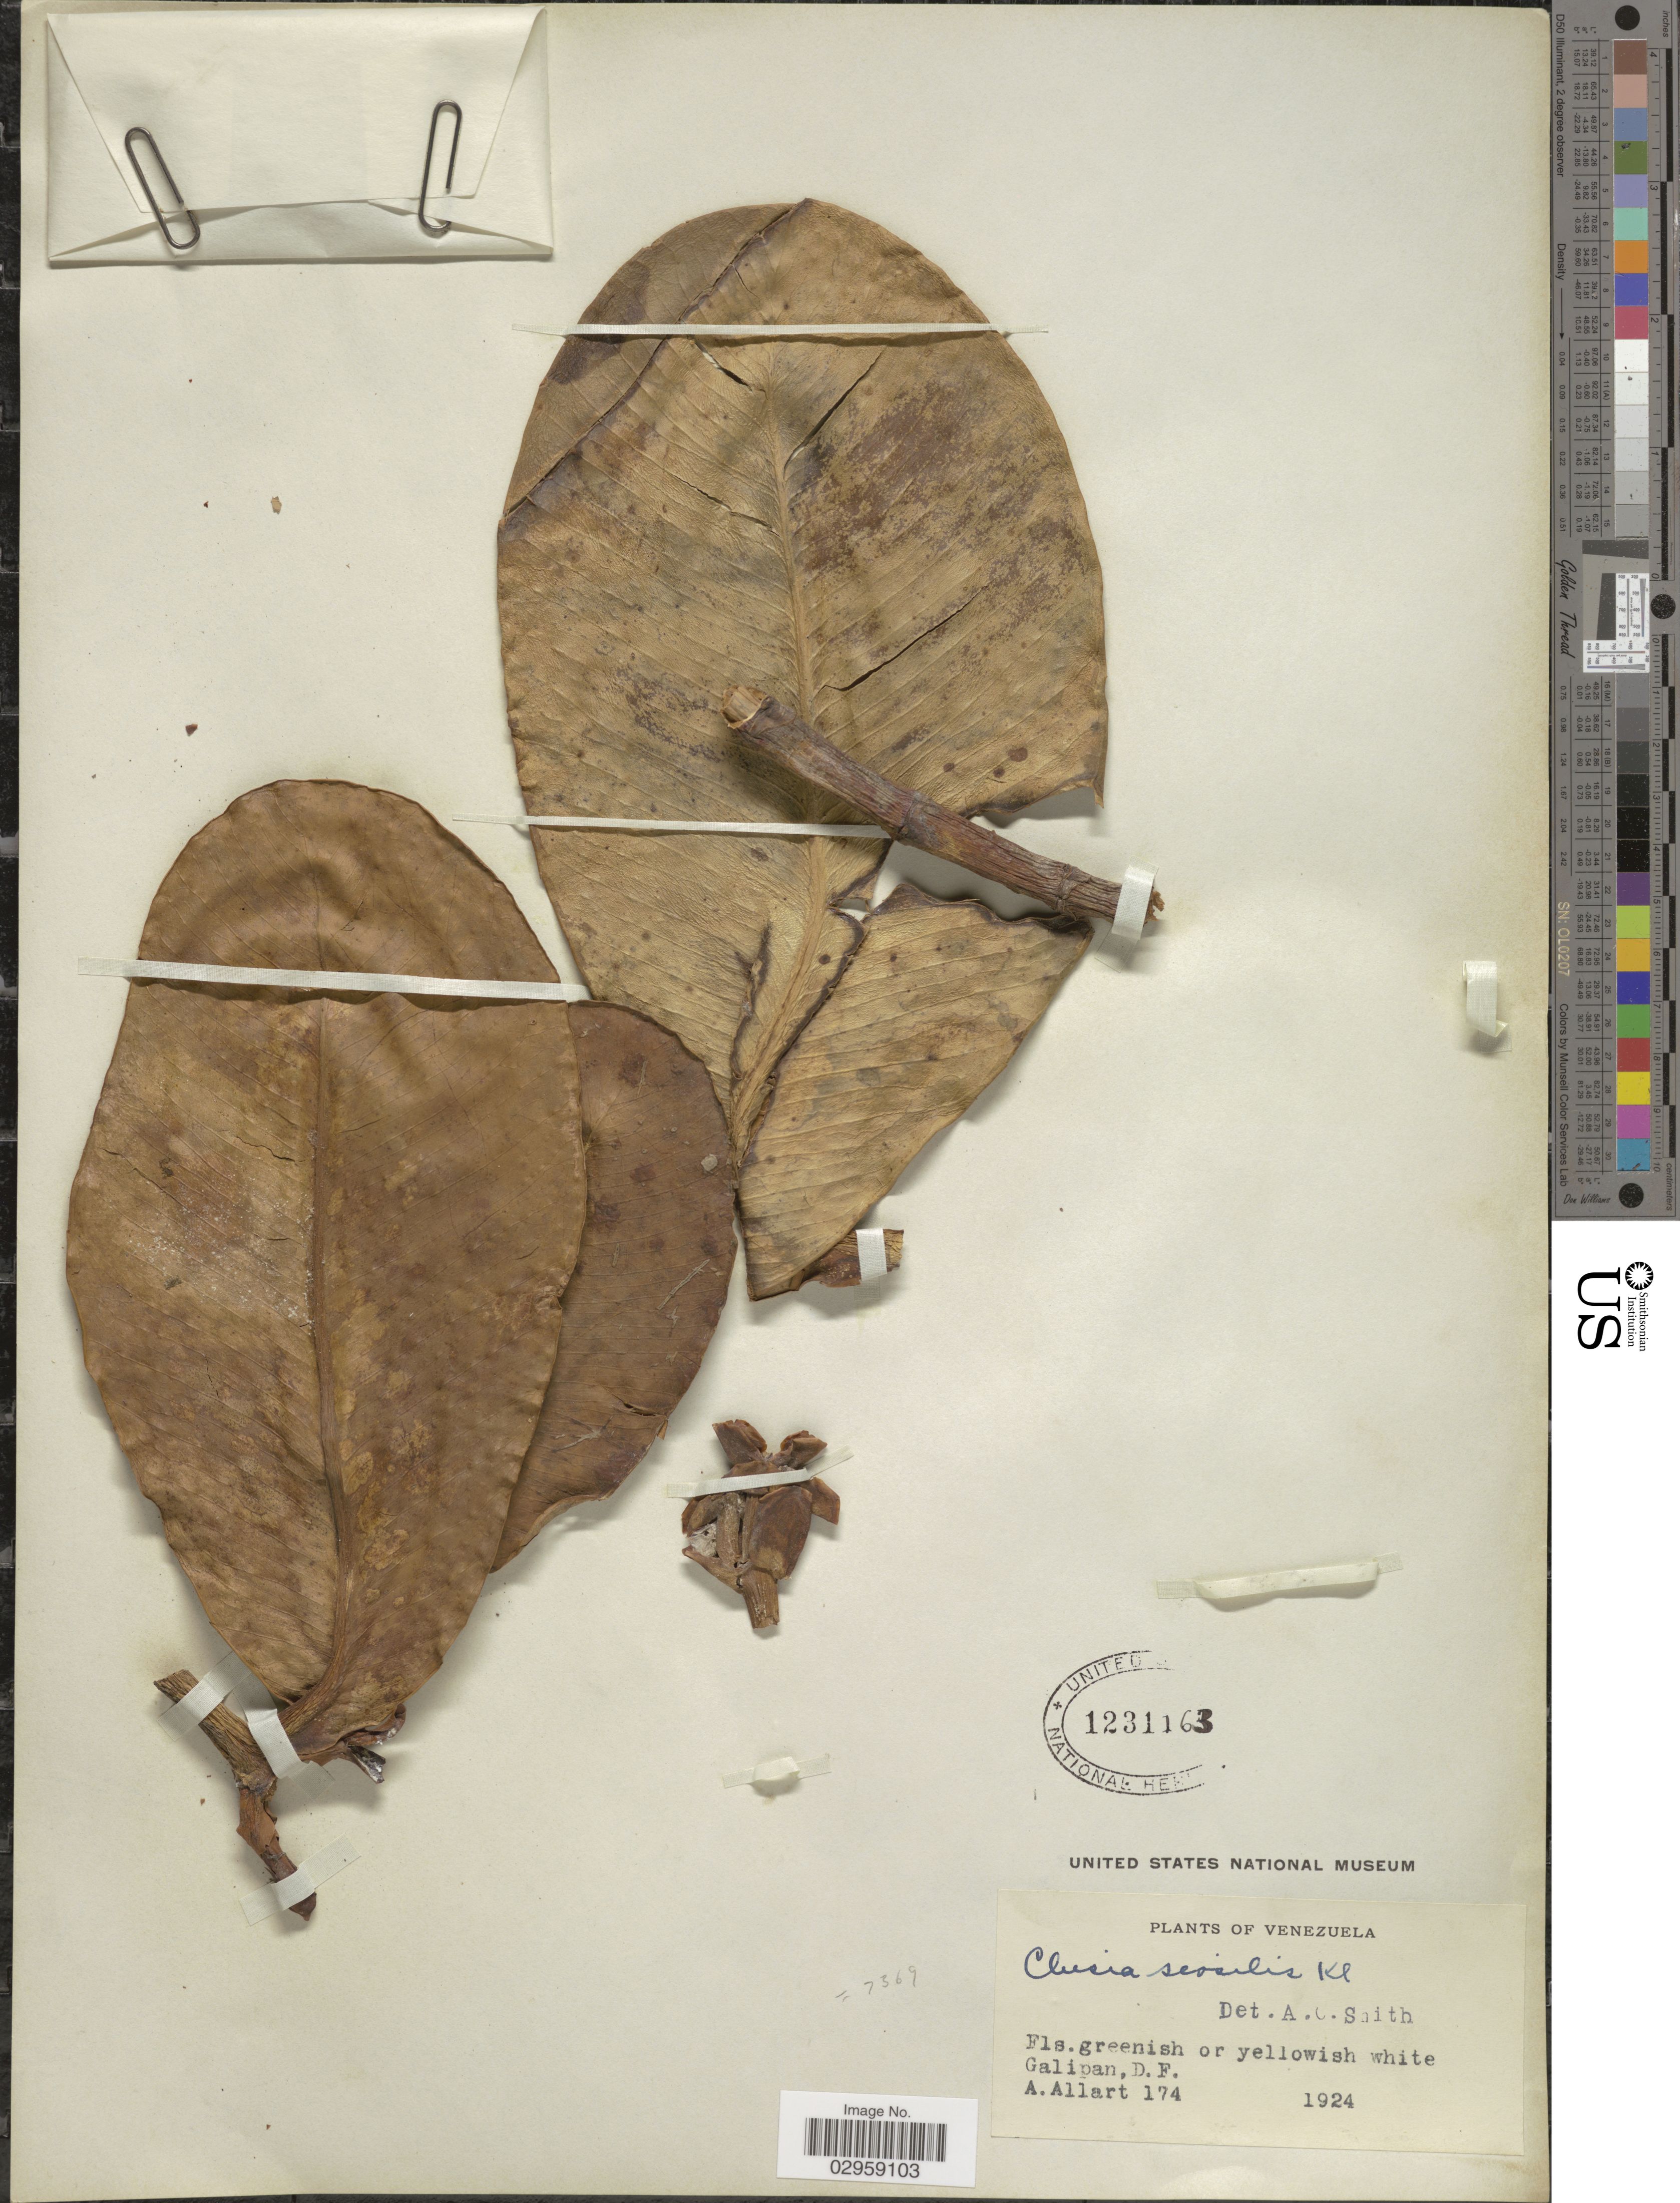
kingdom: Plantae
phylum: Tracheophyta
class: Magnoliopsida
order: Malpighiales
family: Clusiaceae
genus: Clusia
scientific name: Clusia alata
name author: Triana & Planch.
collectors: A. Allart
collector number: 174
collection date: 1924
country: Venezuela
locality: Galipan, D.F.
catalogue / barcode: US 1231163